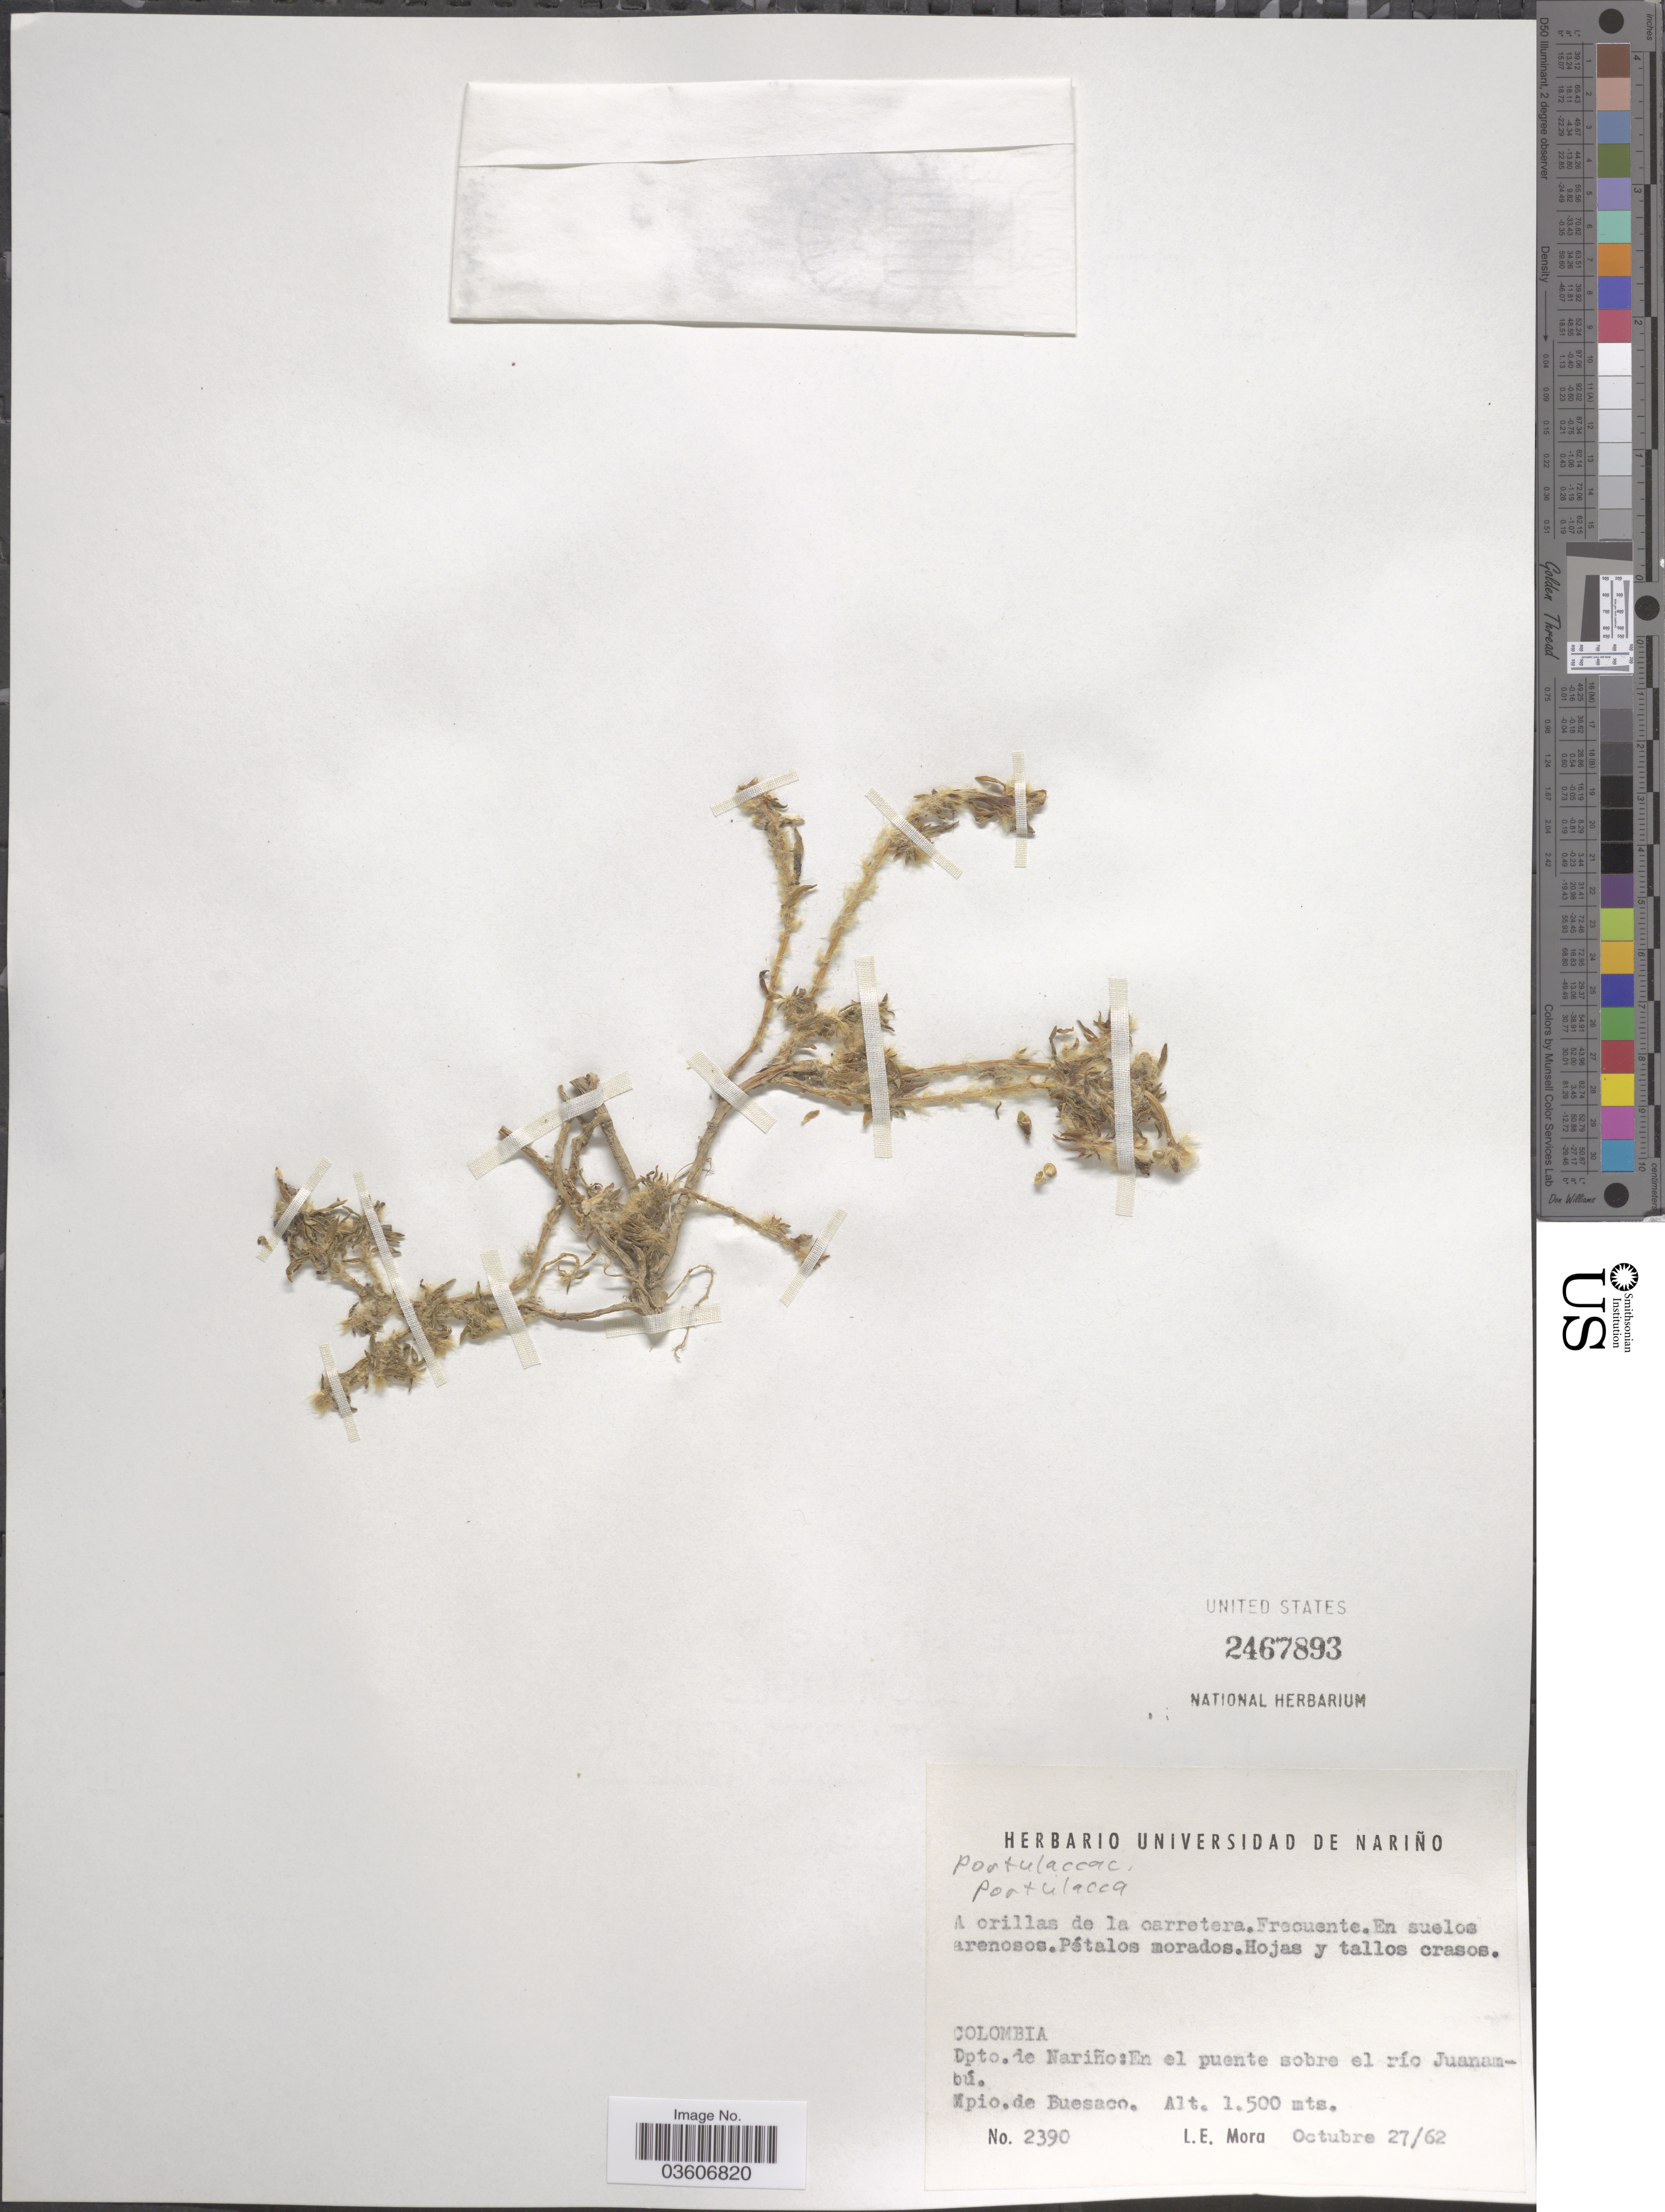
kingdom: Plantae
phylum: Tracheophyta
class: Magnoliopsida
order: Caryophyllales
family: Portulacaceae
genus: Portulaca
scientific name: Portulaca sp.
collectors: L. Mora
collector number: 2390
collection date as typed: Transcribed d/m/y: 27/10/62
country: Colombia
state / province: Nariño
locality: Dpto. de Nariño: En el puente sobre el río Juanambú. Mpio. de Buesaco.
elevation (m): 1500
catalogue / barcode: US 2467893